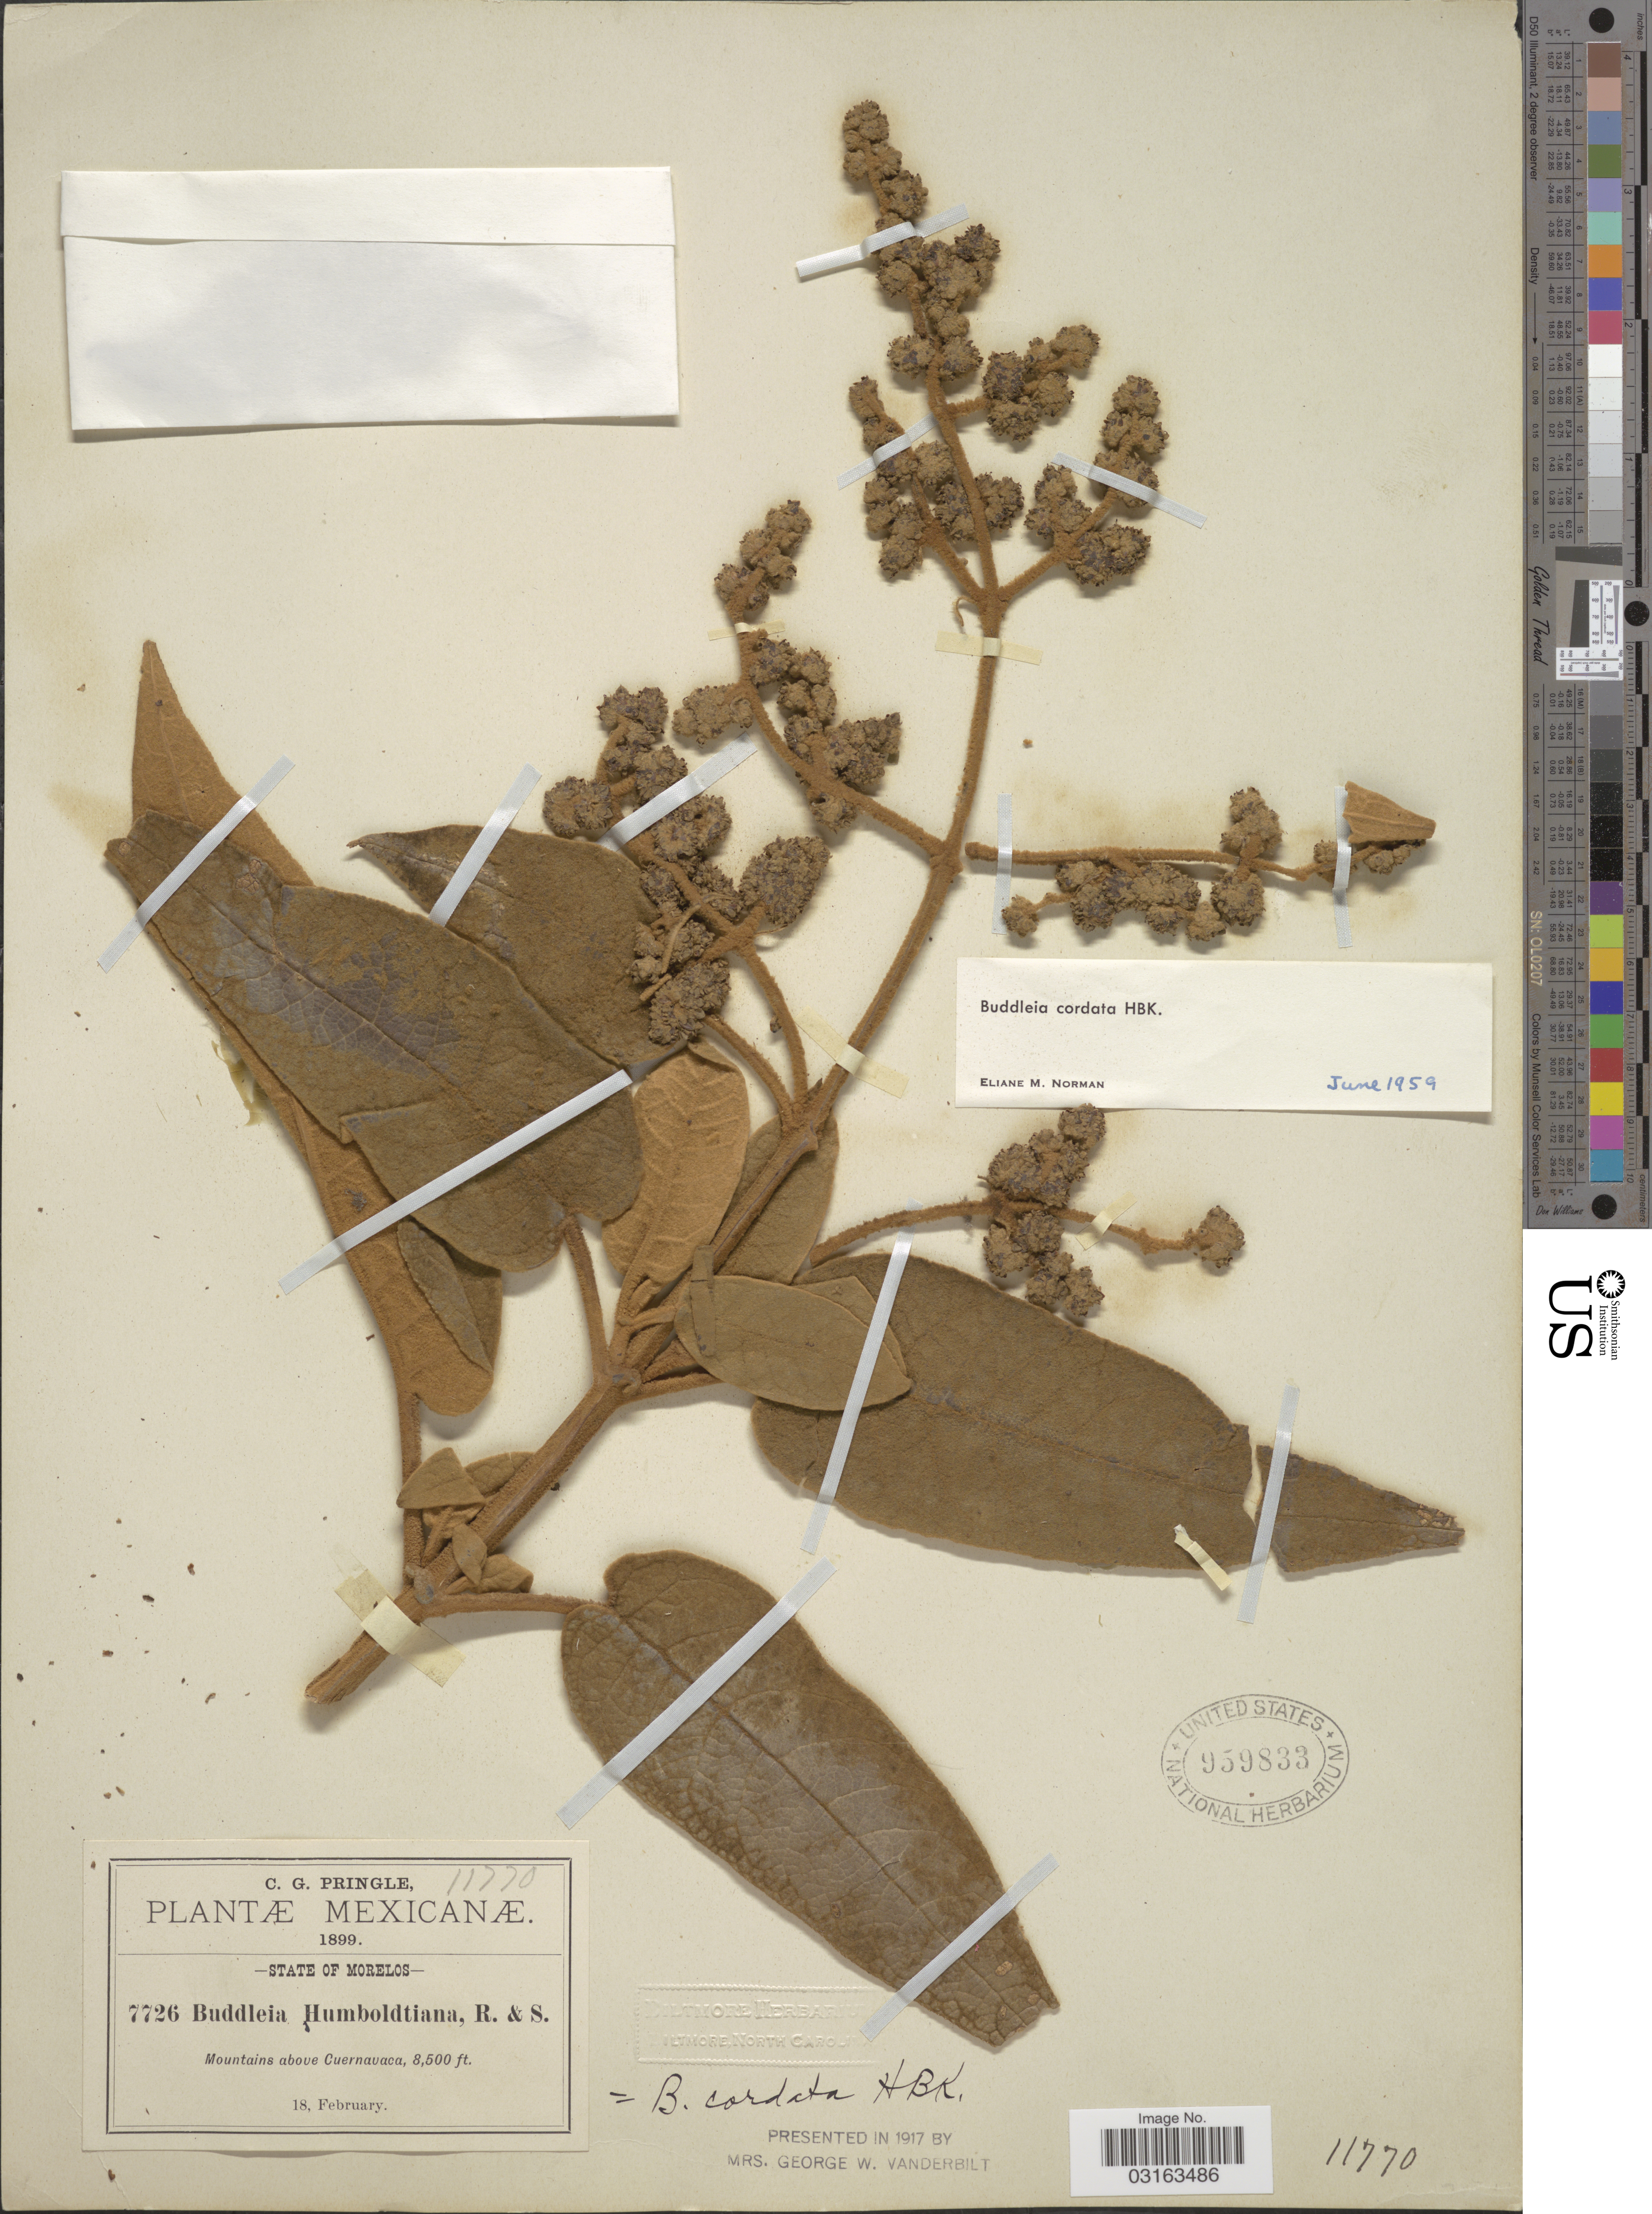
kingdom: Plantae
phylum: Tracheophyta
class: Magnoliopsida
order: Lamiales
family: Scrophulariaceae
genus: Buddleja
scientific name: Buddleja cordata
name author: Kunth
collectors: C. G. Pringle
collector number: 7726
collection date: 1899-02-18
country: Mexico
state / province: Morelos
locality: Mountains above Cuernavaca.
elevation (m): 2591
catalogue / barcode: US 959833